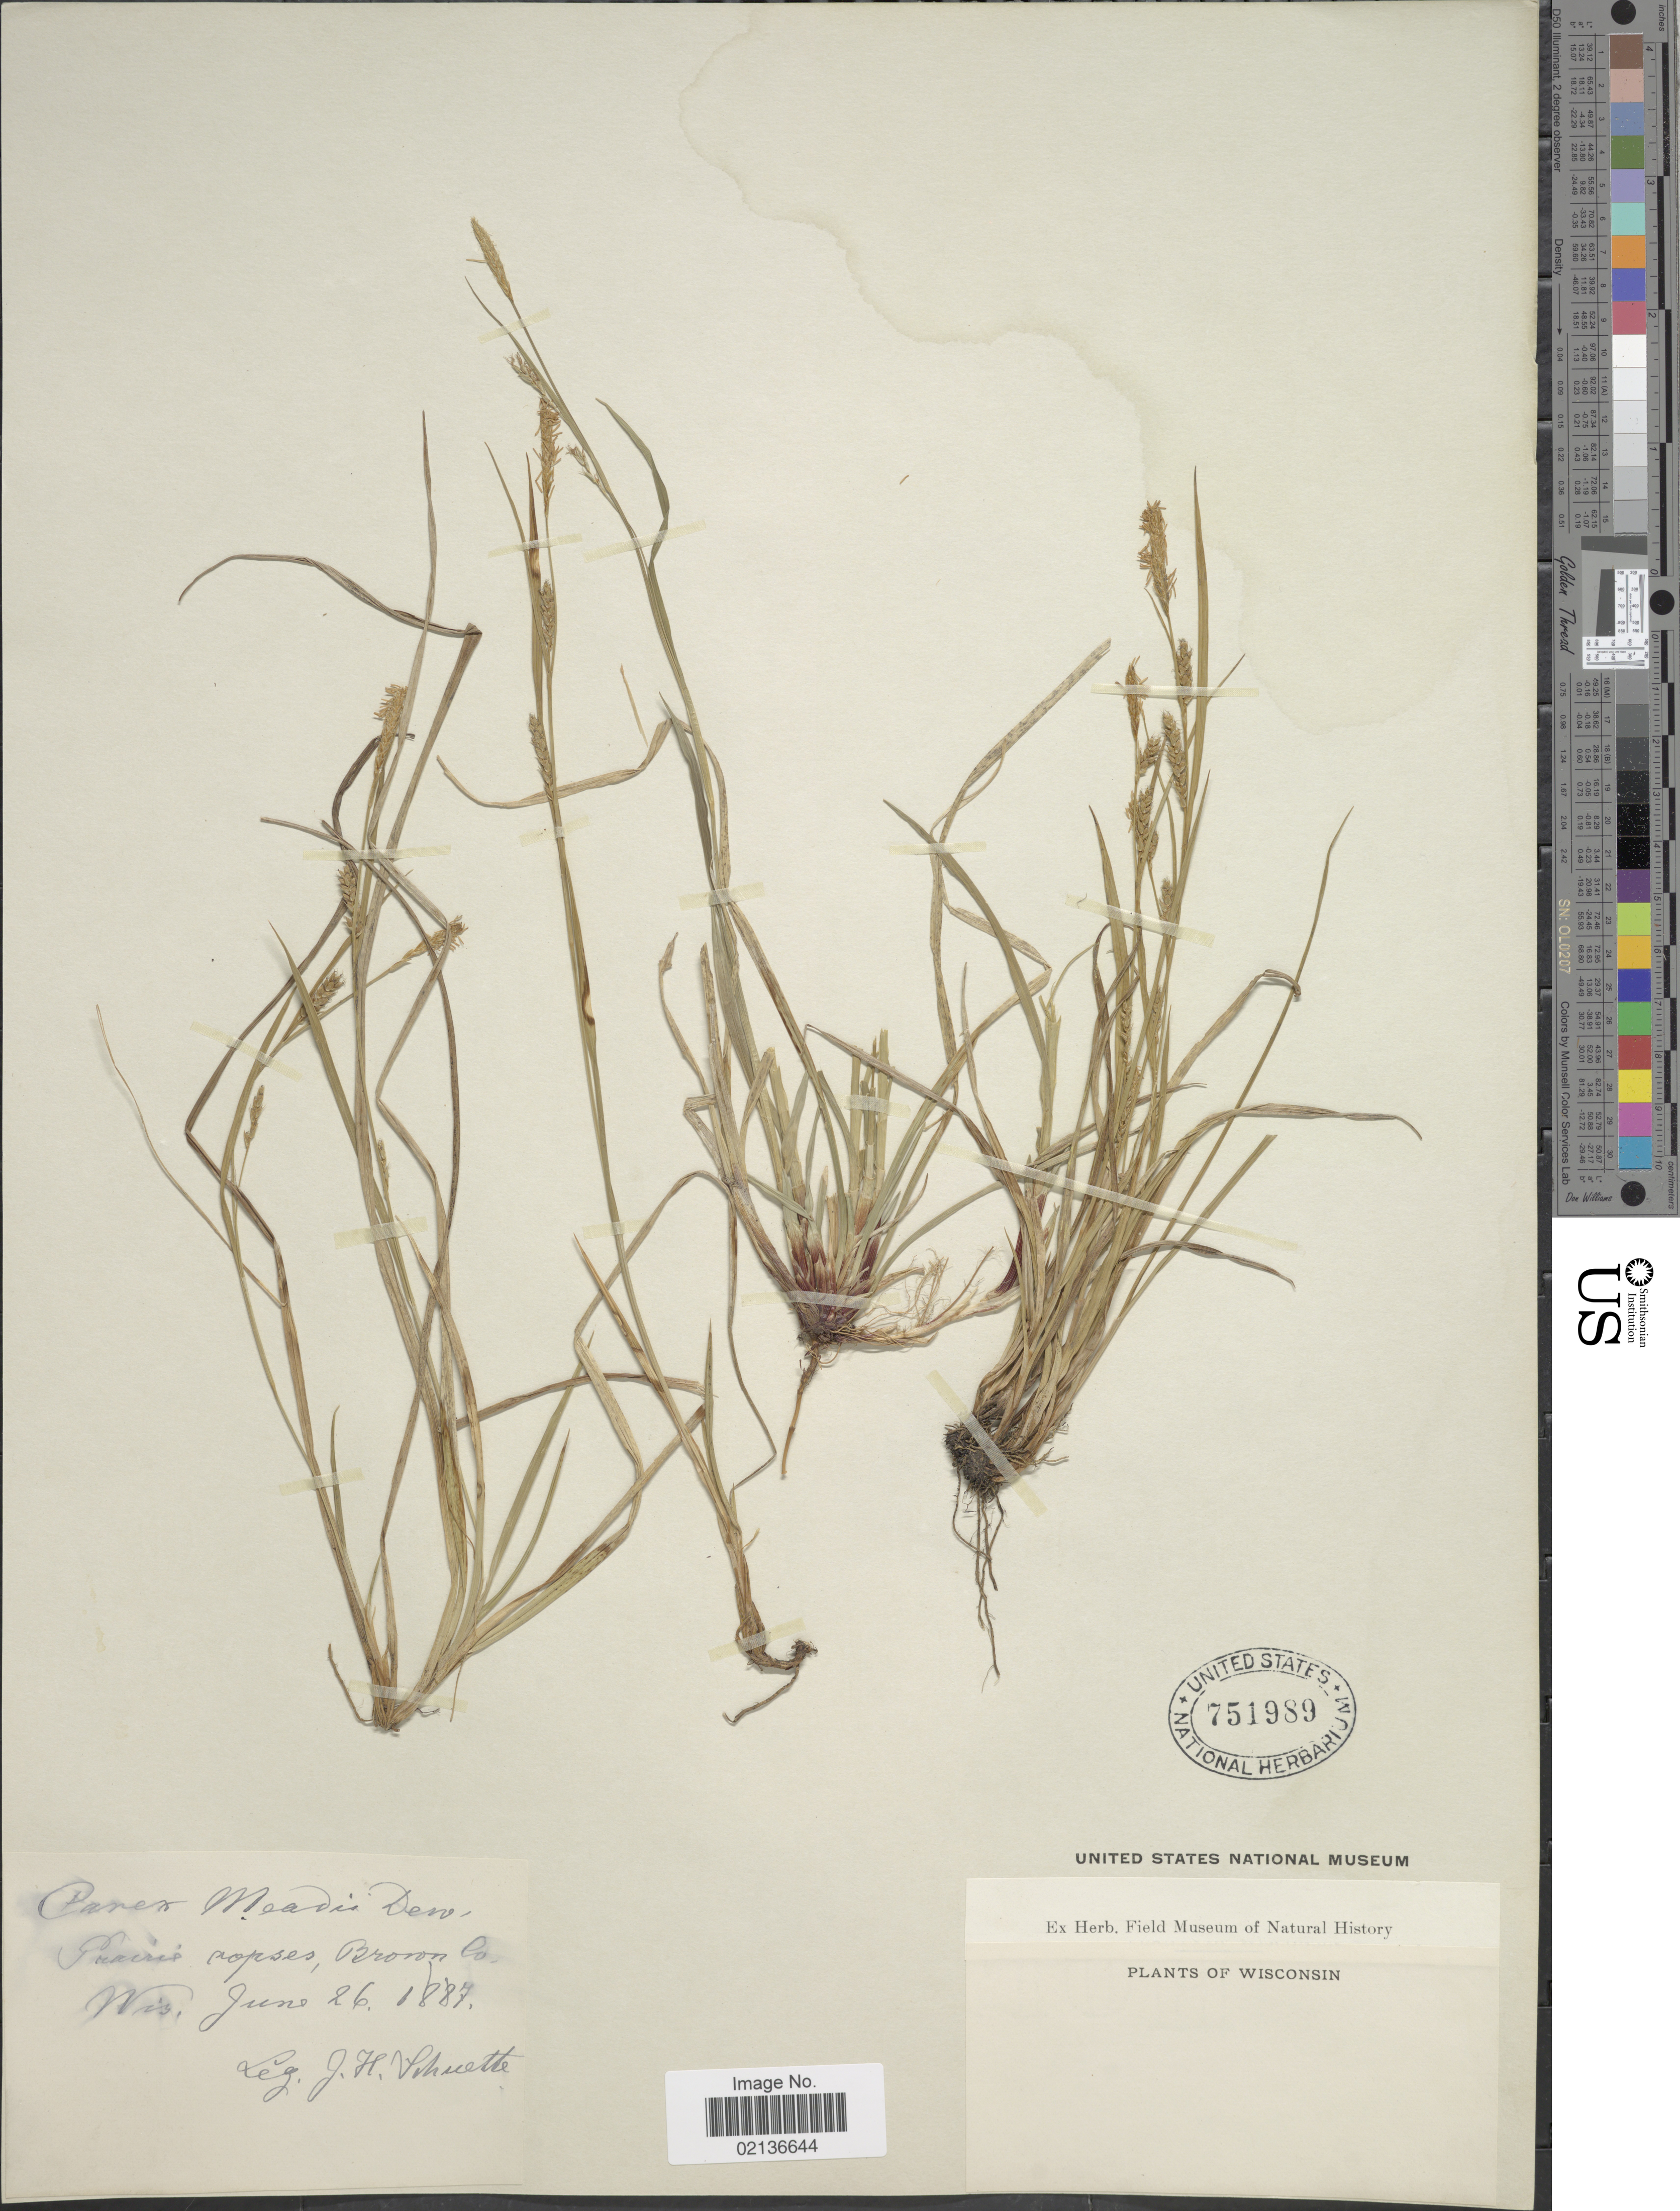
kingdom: Plantae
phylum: Tracheophyta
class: Liliopsida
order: Poales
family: Cyperaceae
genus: Carex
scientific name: Carex tetanica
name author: Schkuhr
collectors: J. H. Schuette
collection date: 1887-06-26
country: United States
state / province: Wisconsin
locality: Brown Co., Wis.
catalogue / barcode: US 751989